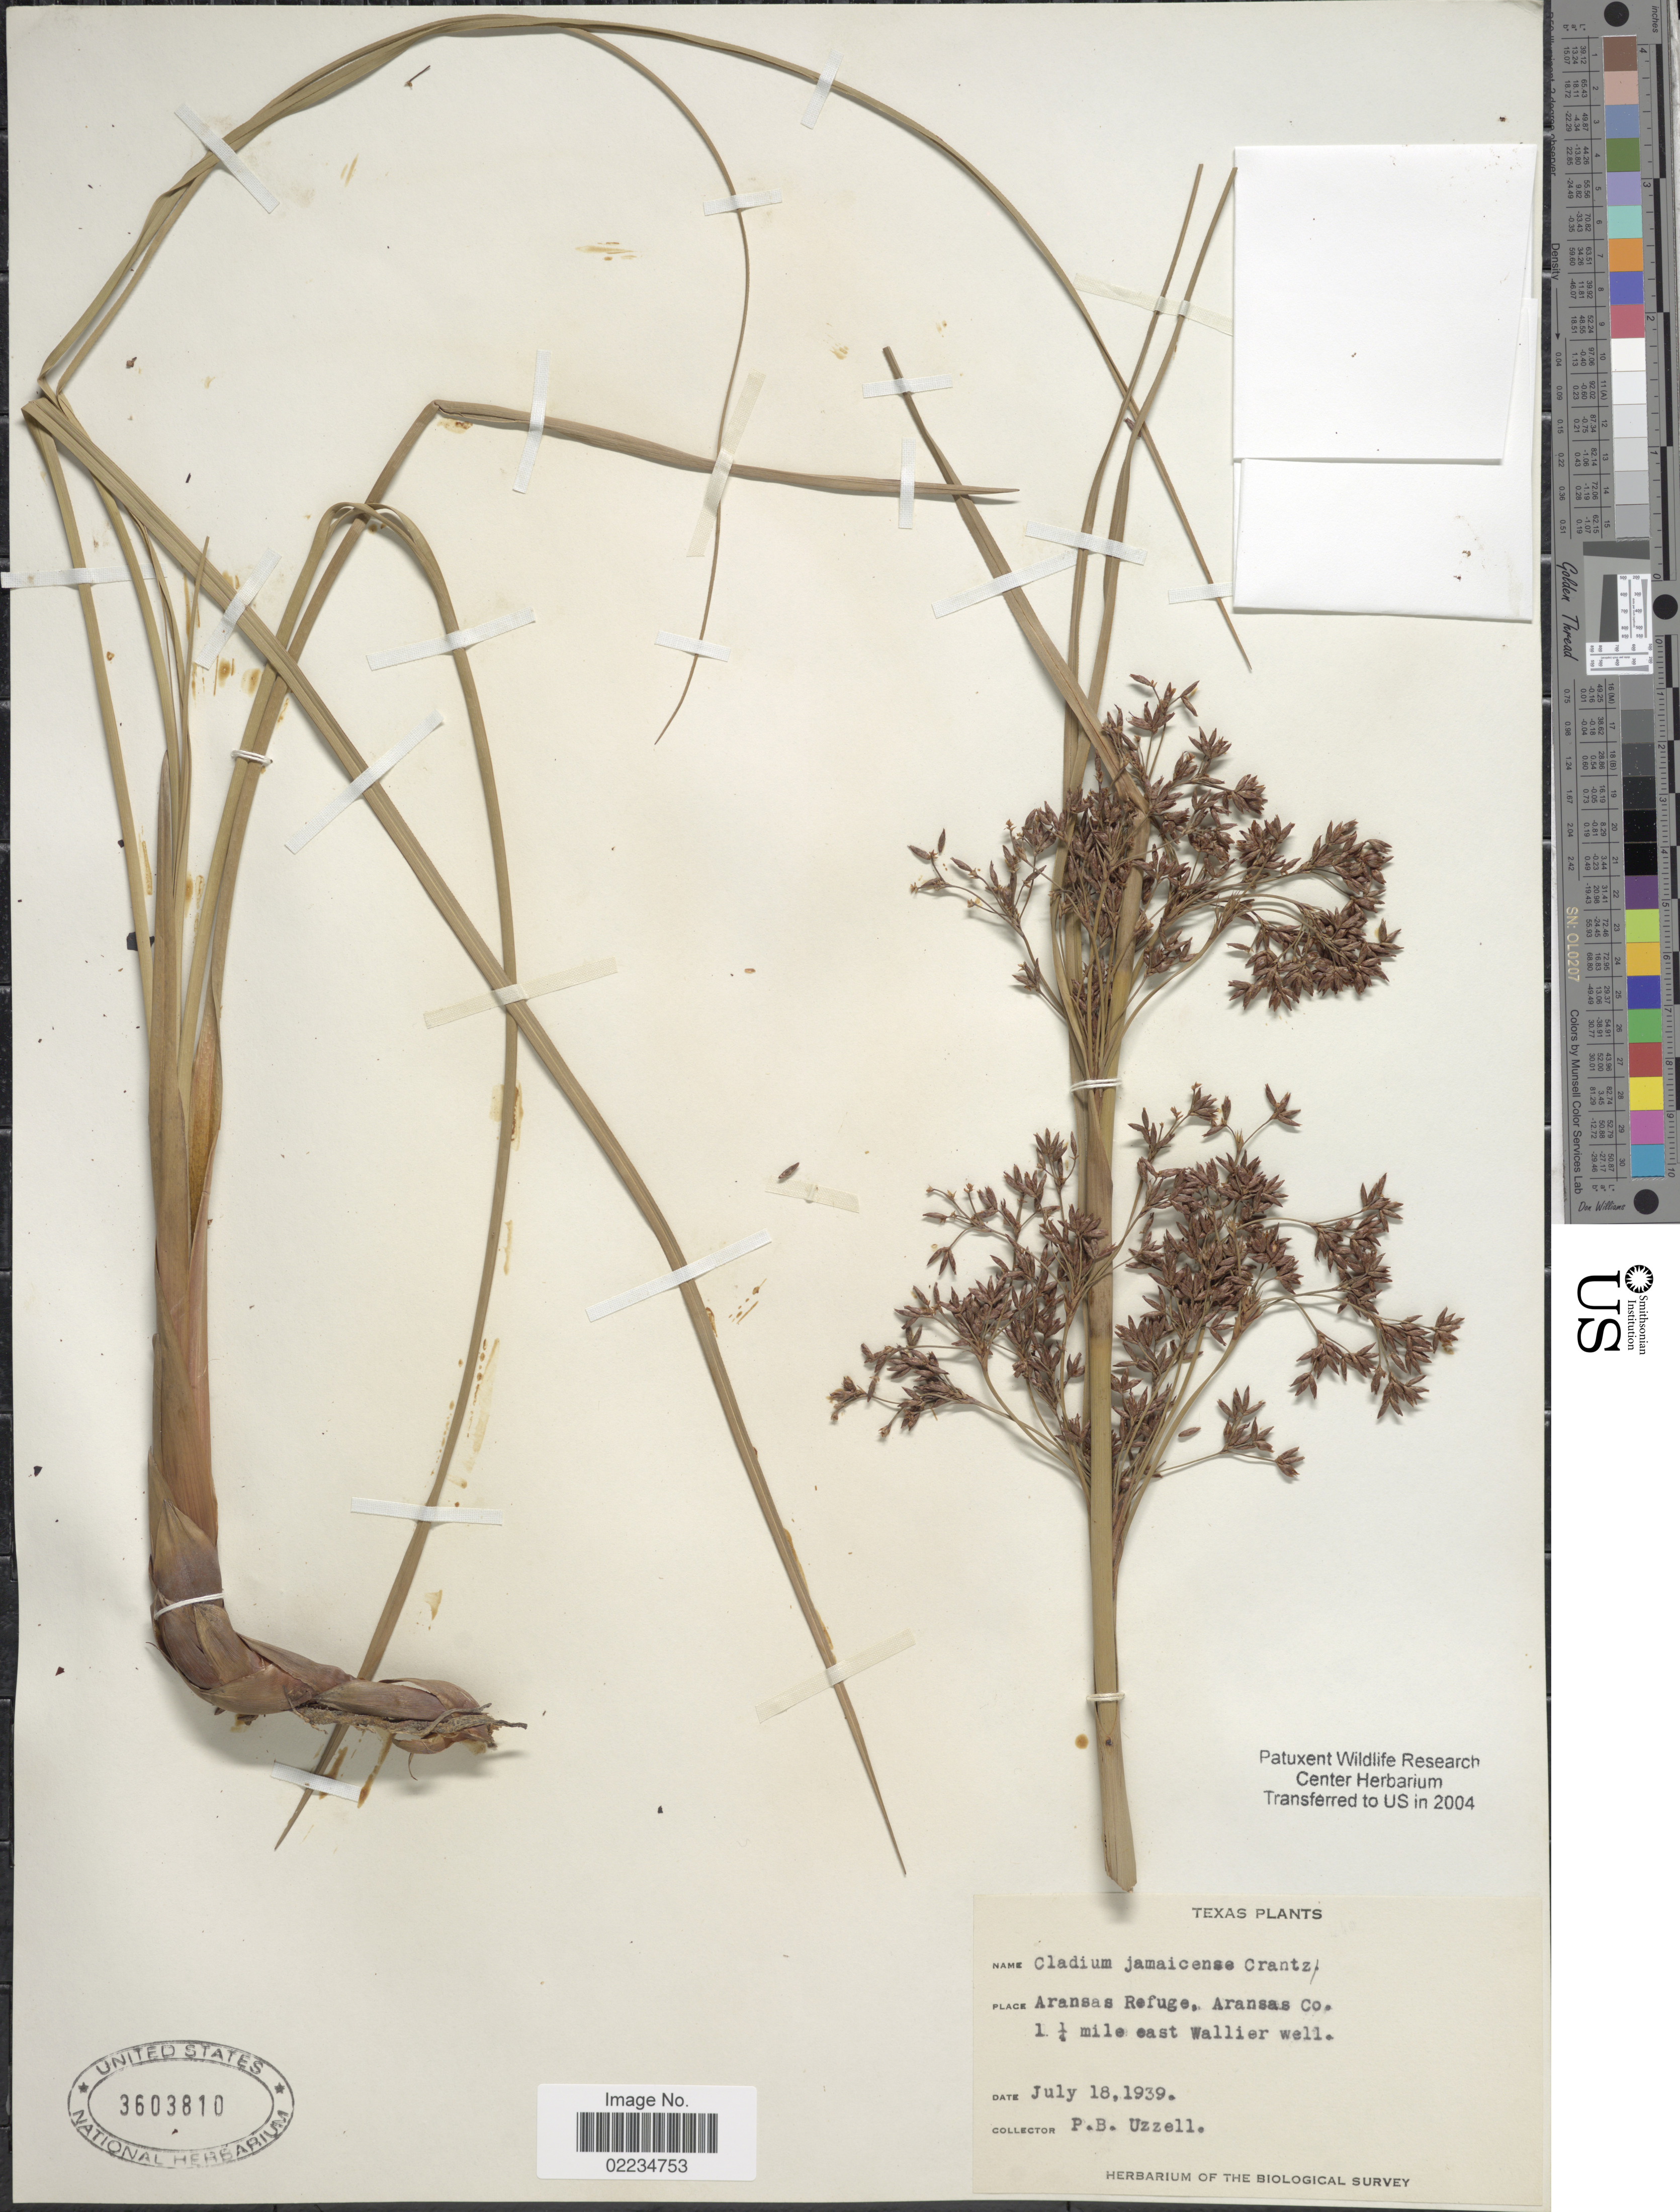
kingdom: Plantae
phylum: Tracheophyta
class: Liliopsida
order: Poales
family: Cyperaceae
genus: Cladium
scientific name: Cladium jamaicense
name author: Crantz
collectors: P. Uzzell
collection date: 1939-07-18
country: United States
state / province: Texas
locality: Aransas Refuge, Aransas Co., 1¼ mile East of Walker Well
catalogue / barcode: US 3603810